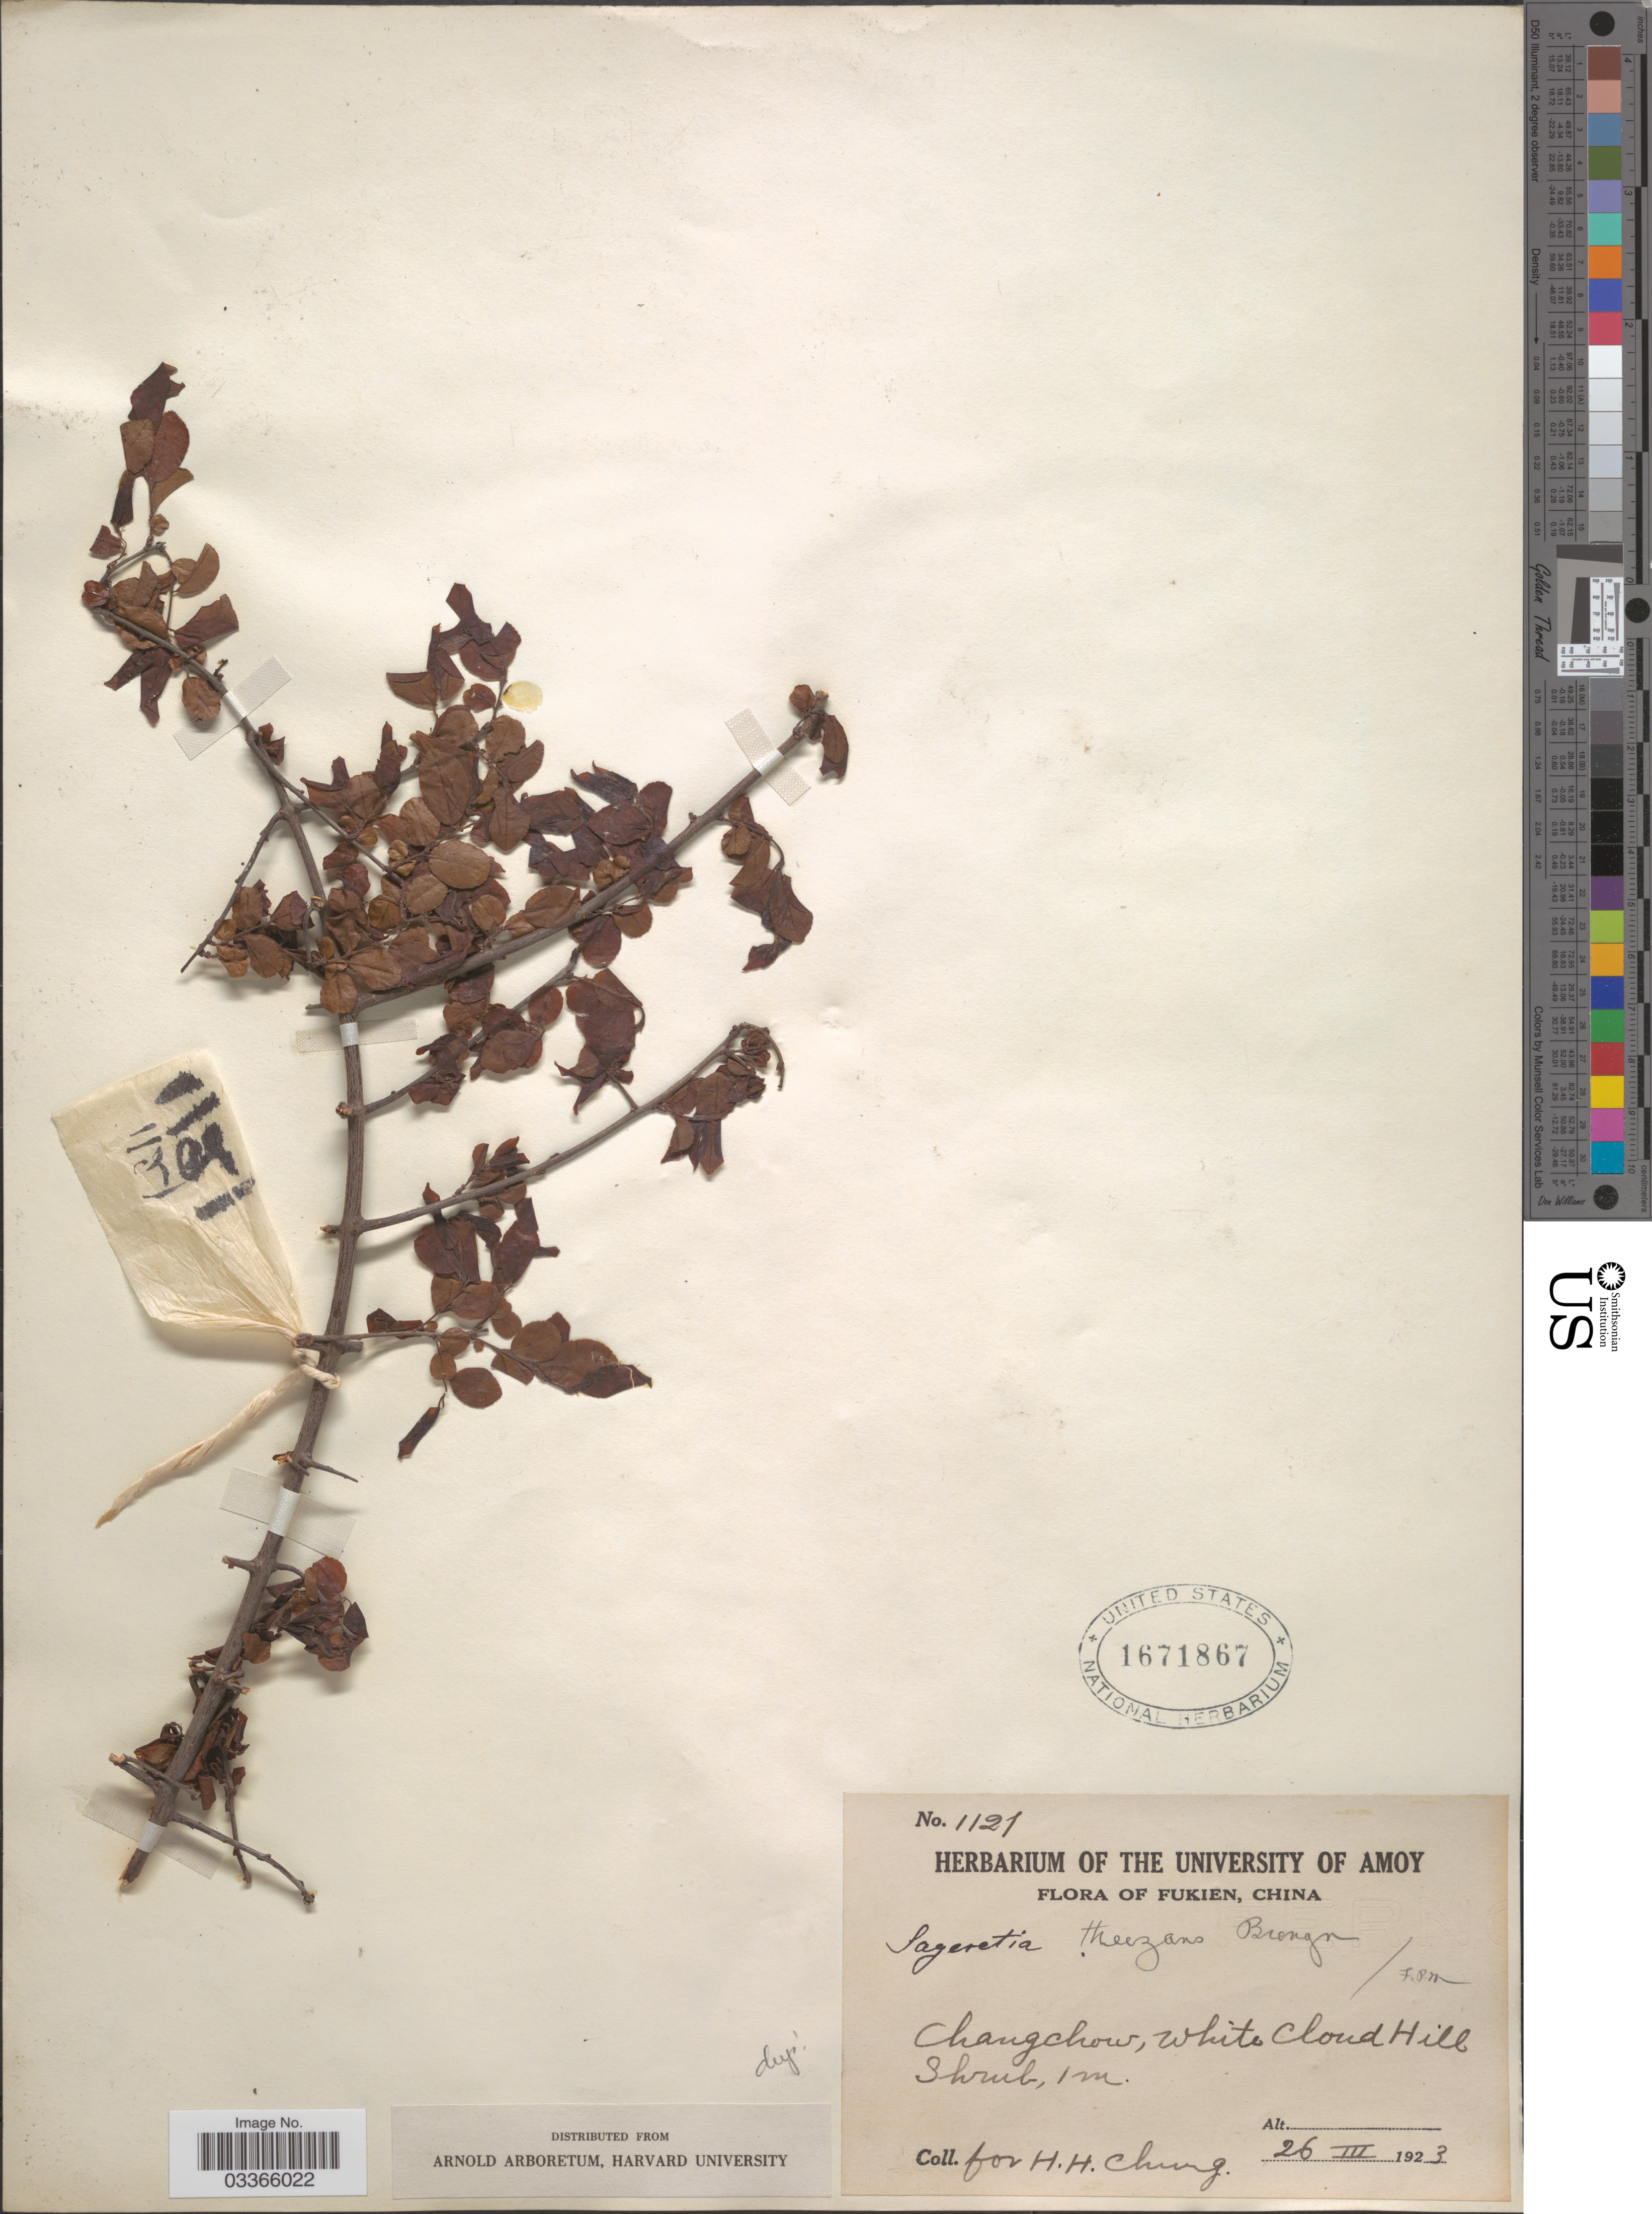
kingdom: Plantae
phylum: Tracheophyta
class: Magnoliopsida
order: Rosales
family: Rhamnaceae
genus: Sageretia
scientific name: Sageretia thea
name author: (Osbeck) M.C. Johnst.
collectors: H. Chung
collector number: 1121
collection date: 1923-03-26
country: China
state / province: Fujian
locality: Fukien, Changchow, White Cloud Hill.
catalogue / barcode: US 1671867